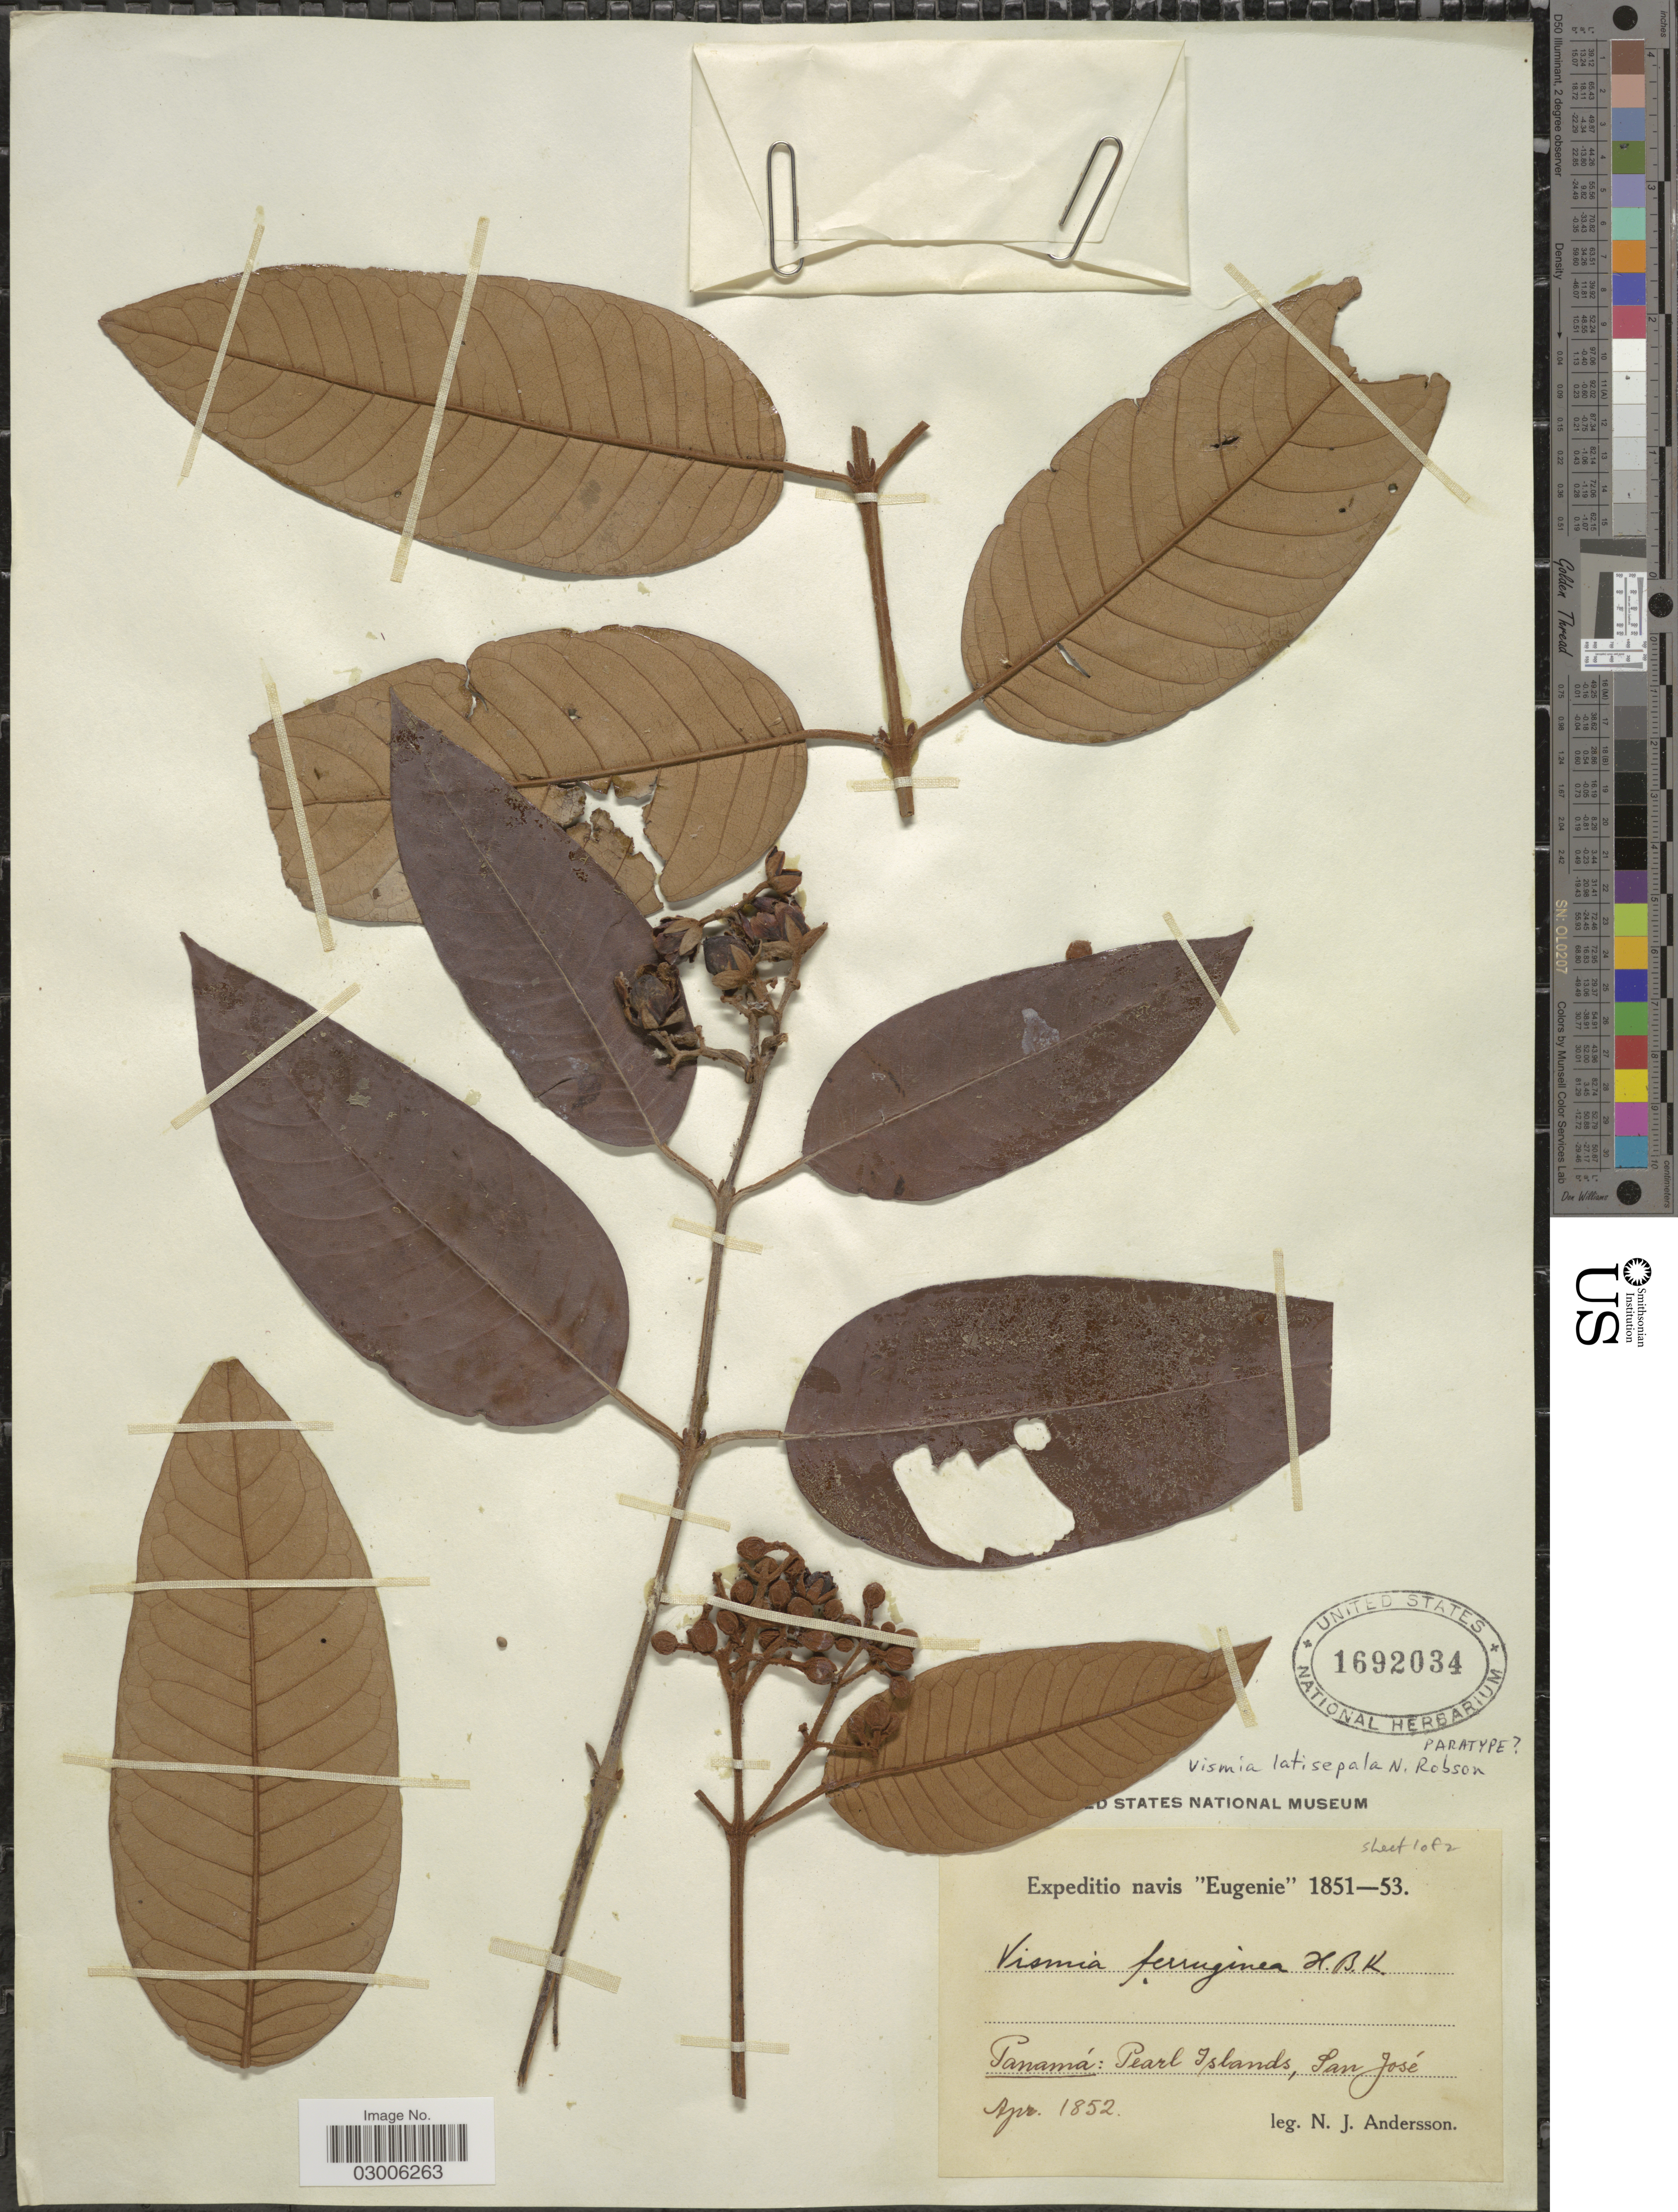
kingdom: Plantae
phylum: Tracheophyta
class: Magnoliopsida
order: Malpighiales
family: Hypericaceae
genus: Vismia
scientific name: Vismia latisepala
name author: N. Robson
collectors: N. J. Andersson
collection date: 1852-04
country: Panama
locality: Pearl Islands, San José.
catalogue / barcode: US 1692034